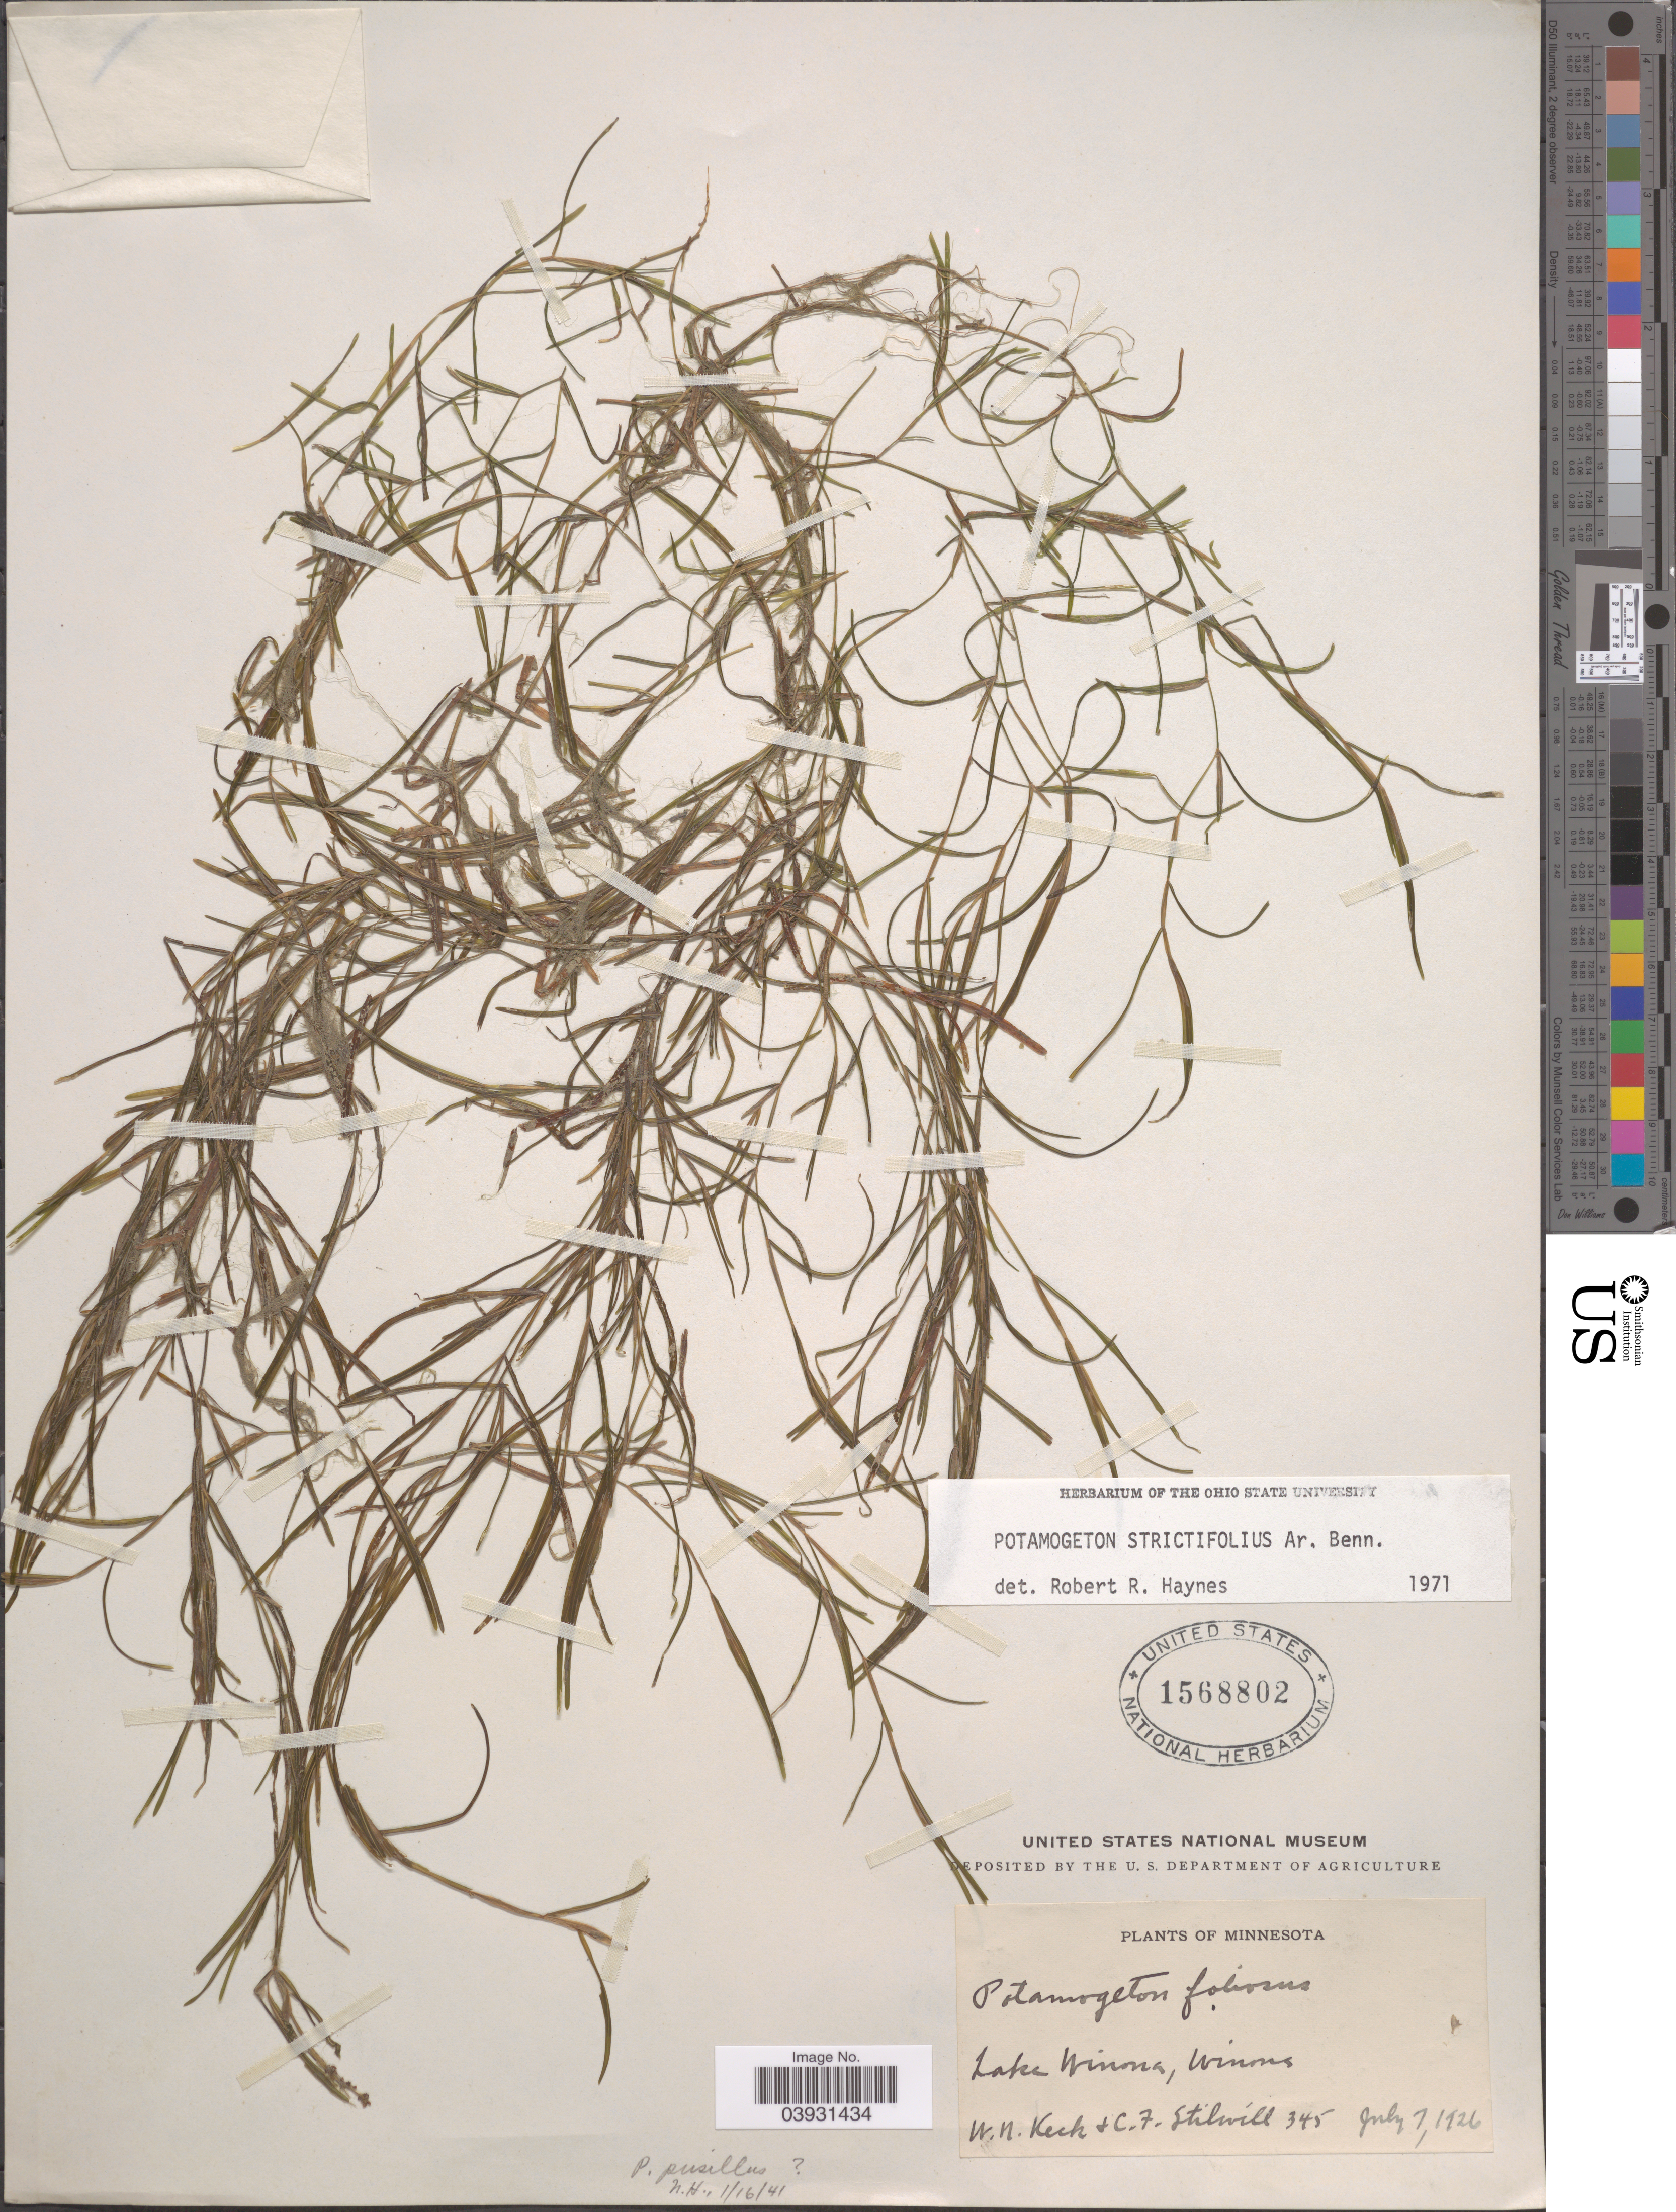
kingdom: Plantae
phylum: Tracheophyta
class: Liliopsida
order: Alismatales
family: Potamogetonaceae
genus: Potamogeton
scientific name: Potamogeton strictifolius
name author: A. Benn.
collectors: W. Keck & C. Stilwill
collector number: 345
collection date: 1926-07-07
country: United States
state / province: Minnesota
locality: Lake Winona, Winona.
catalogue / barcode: US 1568802